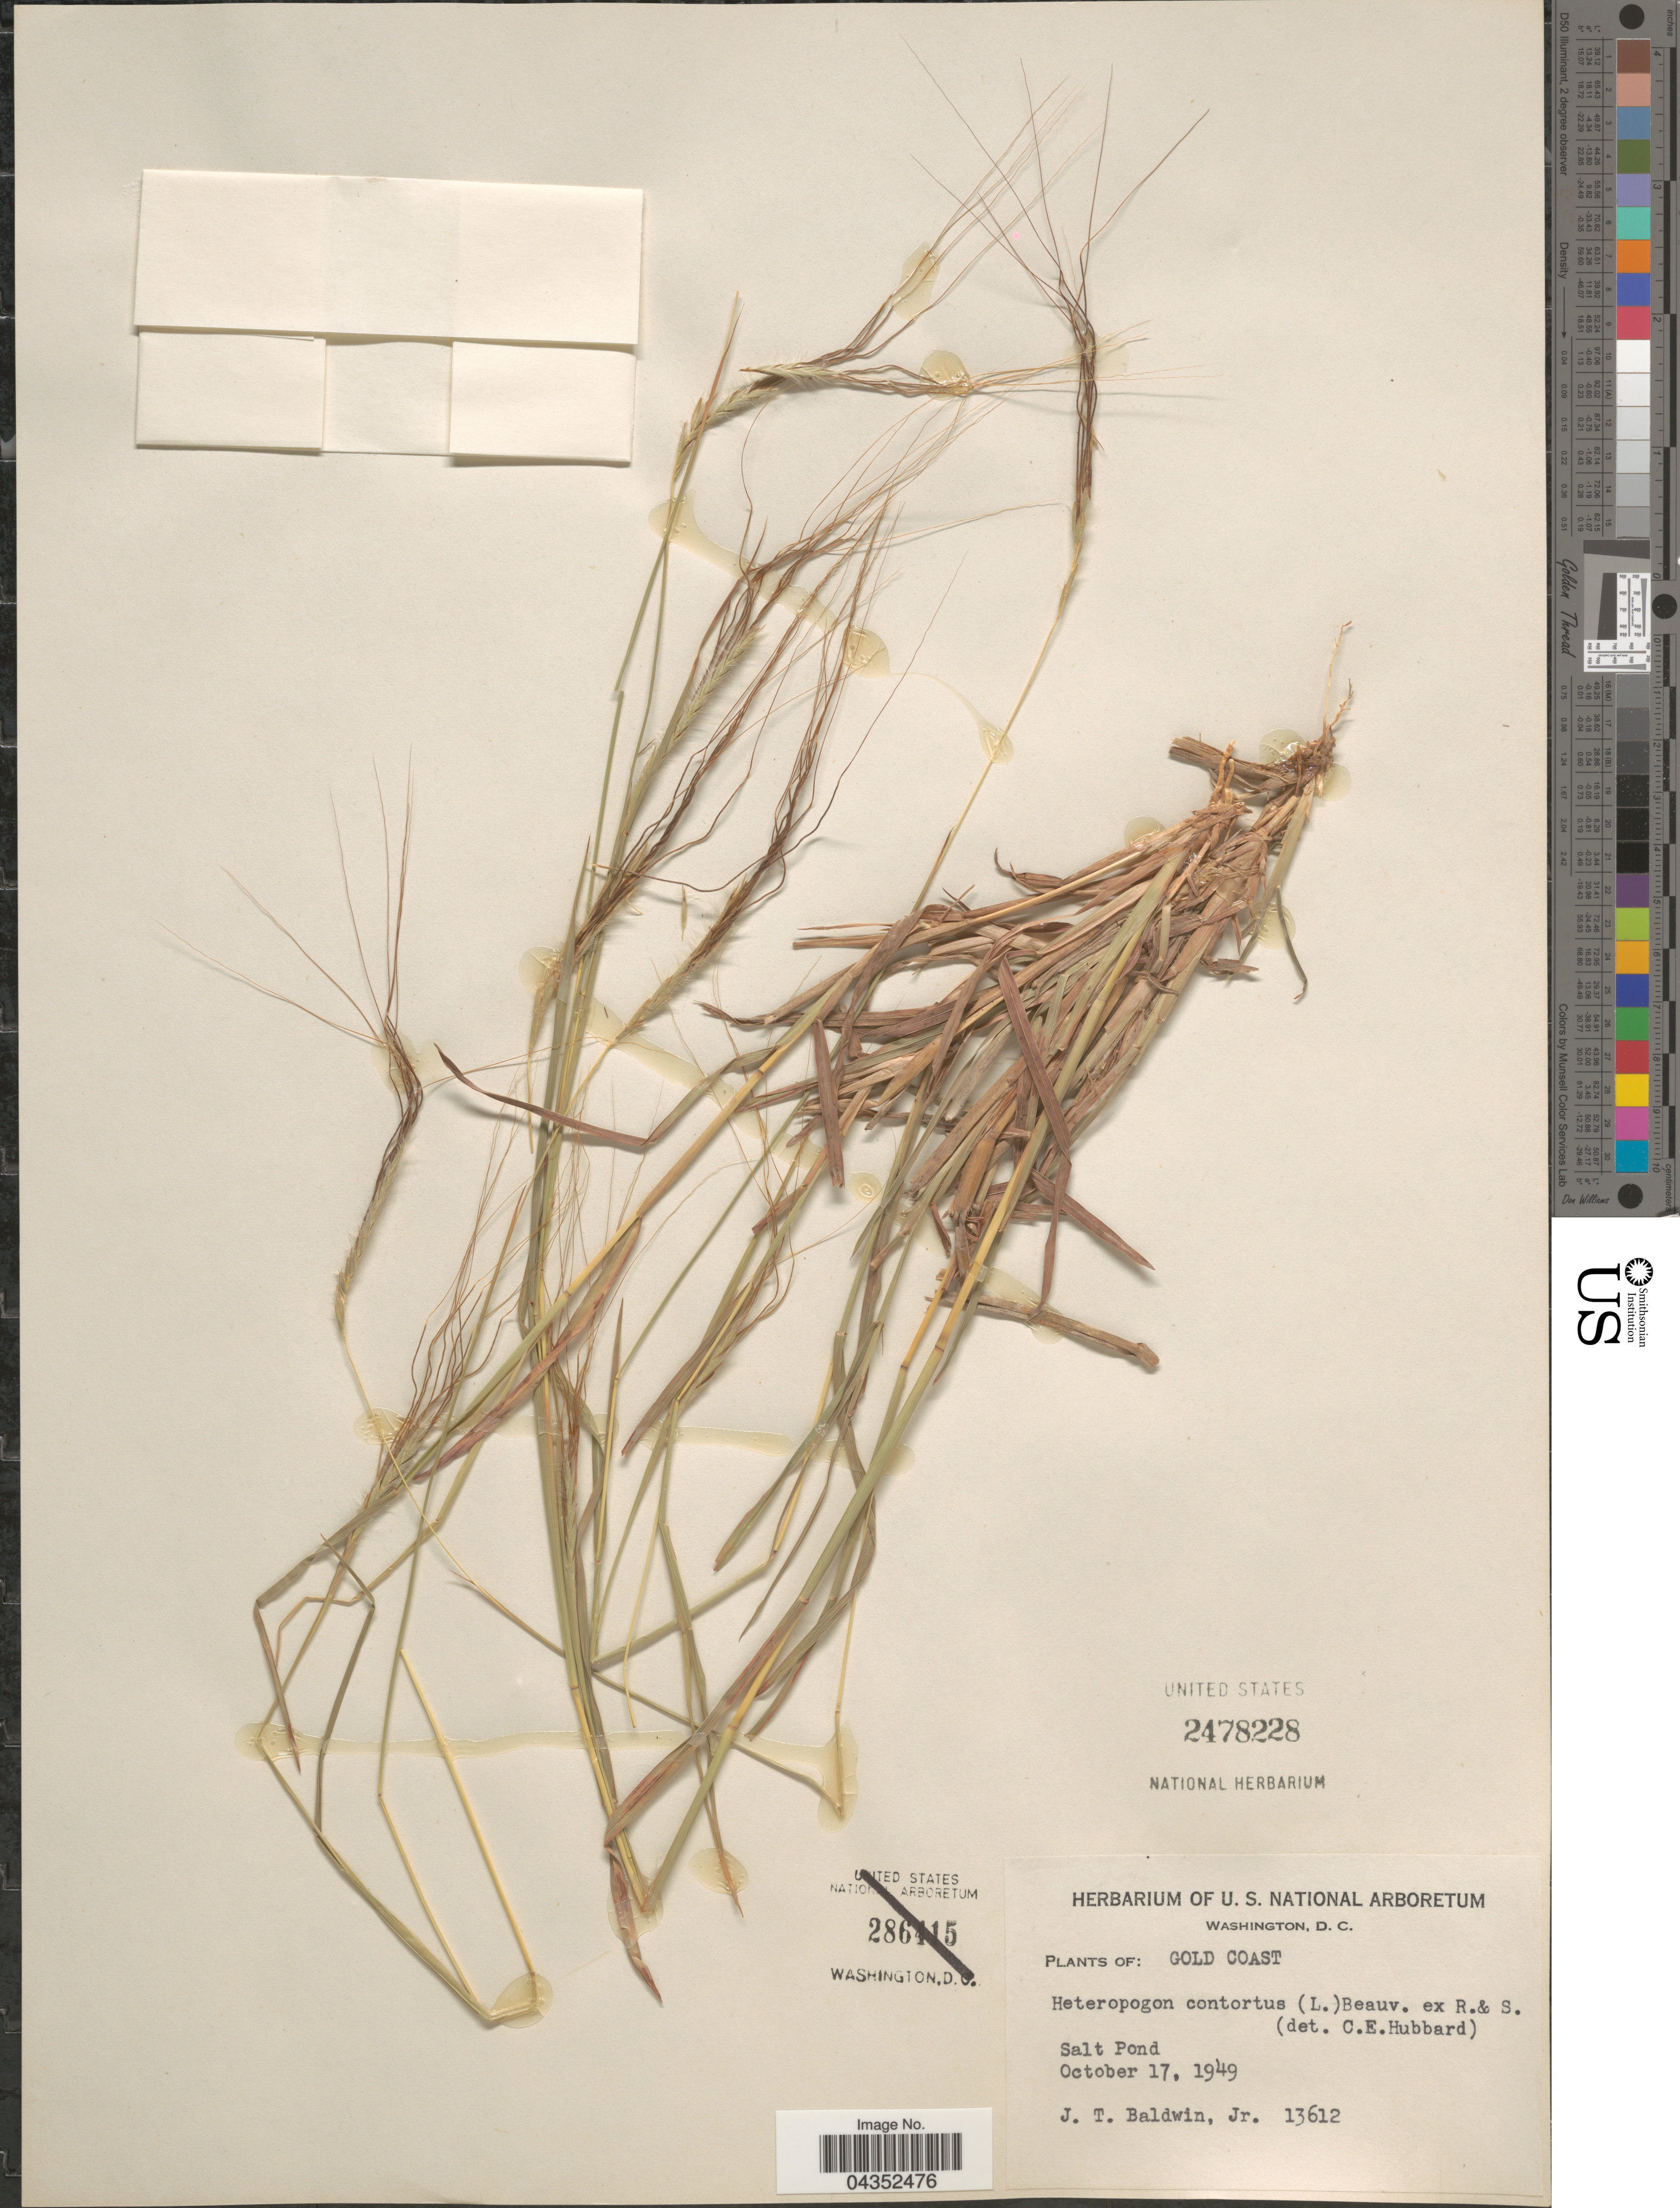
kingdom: Plantae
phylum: Tracheophyta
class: Liliopsida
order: Poales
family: Poaceae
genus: Heteropogon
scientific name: Heteropogon contortus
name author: (L.) P. Beauv. ex Roem. & Schult.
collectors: J. T. Baldwin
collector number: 13612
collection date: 1949-10-17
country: Ghana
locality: Gold Coast. Salt Pond.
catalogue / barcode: US 2478228